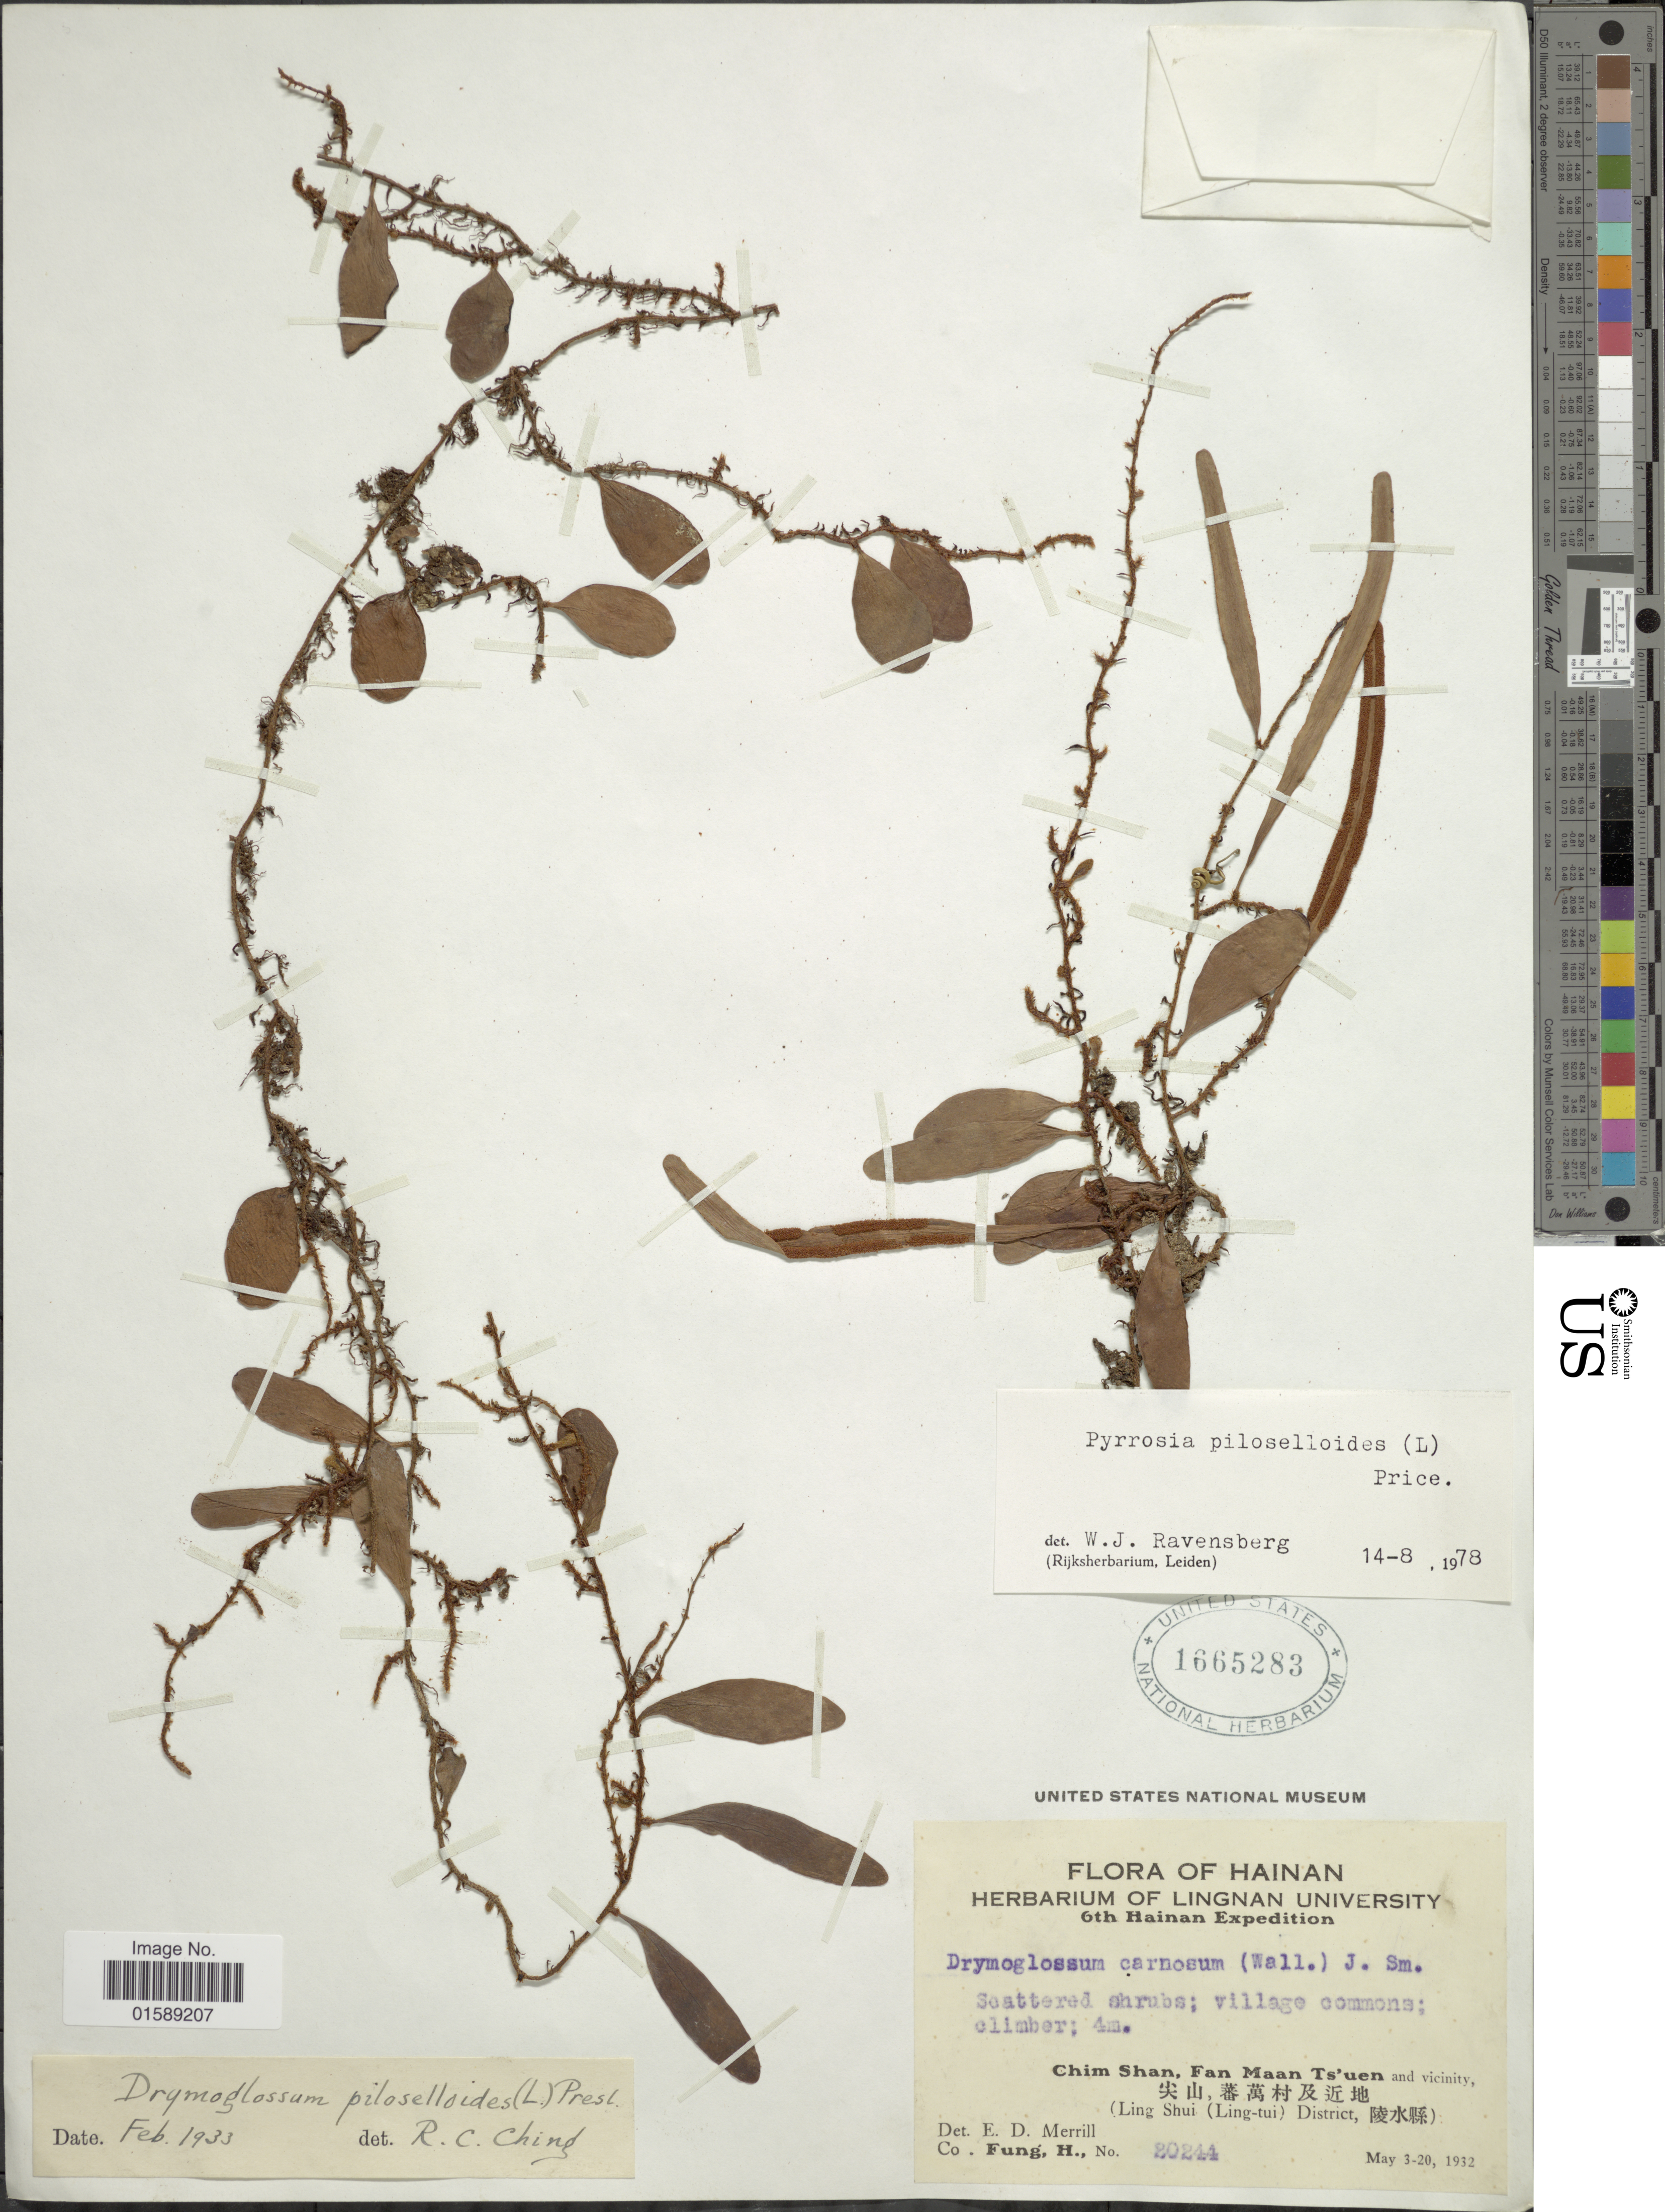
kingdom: Plantae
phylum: Tracheophyta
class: Polypodiopsida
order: Polypodiales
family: Polypodiaceae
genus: Pyrrosia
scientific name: Pyrrosia piloselloides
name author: (L.) M.G. Price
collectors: H. Fung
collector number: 20244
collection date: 1932-05-03/1932-05-20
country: China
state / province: Hainan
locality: Chim Shan, Fan Maan Ts'uen and vicinity, (Ling Shui (Ling-tui) District)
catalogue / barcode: US 1665283